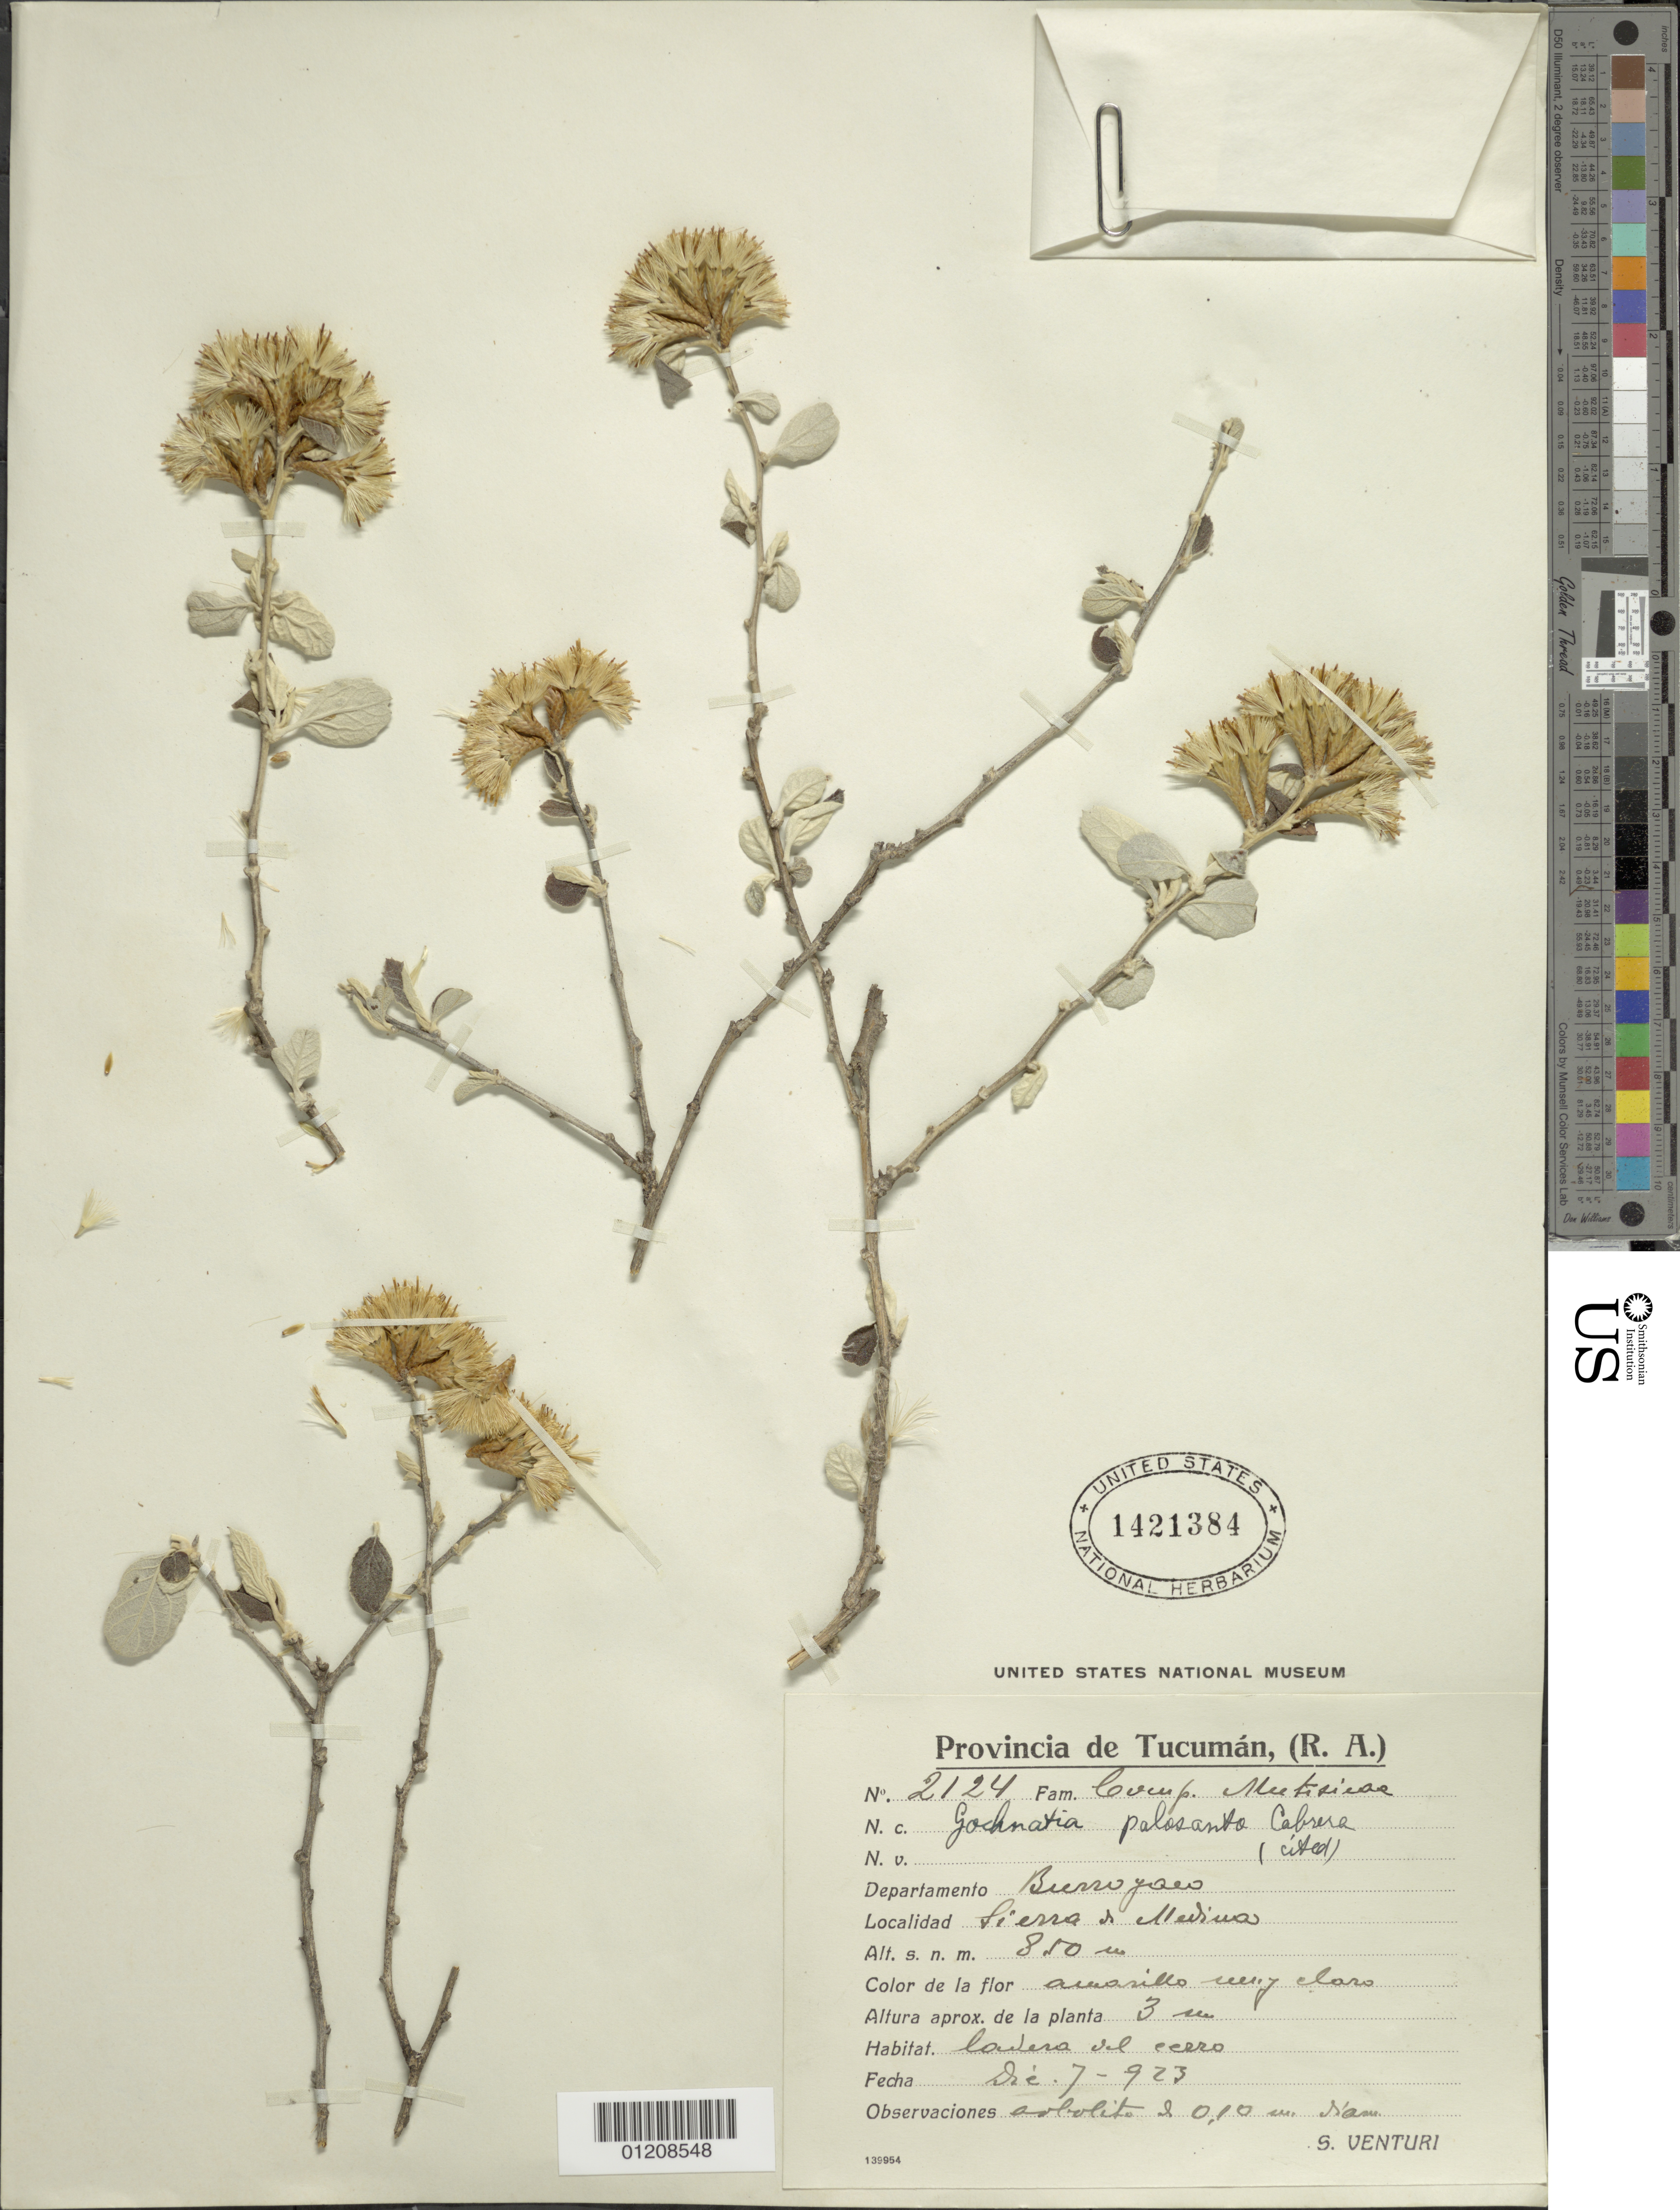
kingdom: Plantae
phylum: Tracheophyta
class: Magnoliopsida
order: Asterales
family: Asteraceae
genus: Gochnatia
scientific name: Gochnatia palosanto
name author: Cabrera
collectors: S. Venturi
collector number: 2124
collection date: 1923-12-07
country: Argentina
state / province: Tucumán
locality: Sierra [illeg.]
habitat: Cadera del cerro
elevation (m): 850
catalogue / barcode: US 1421384